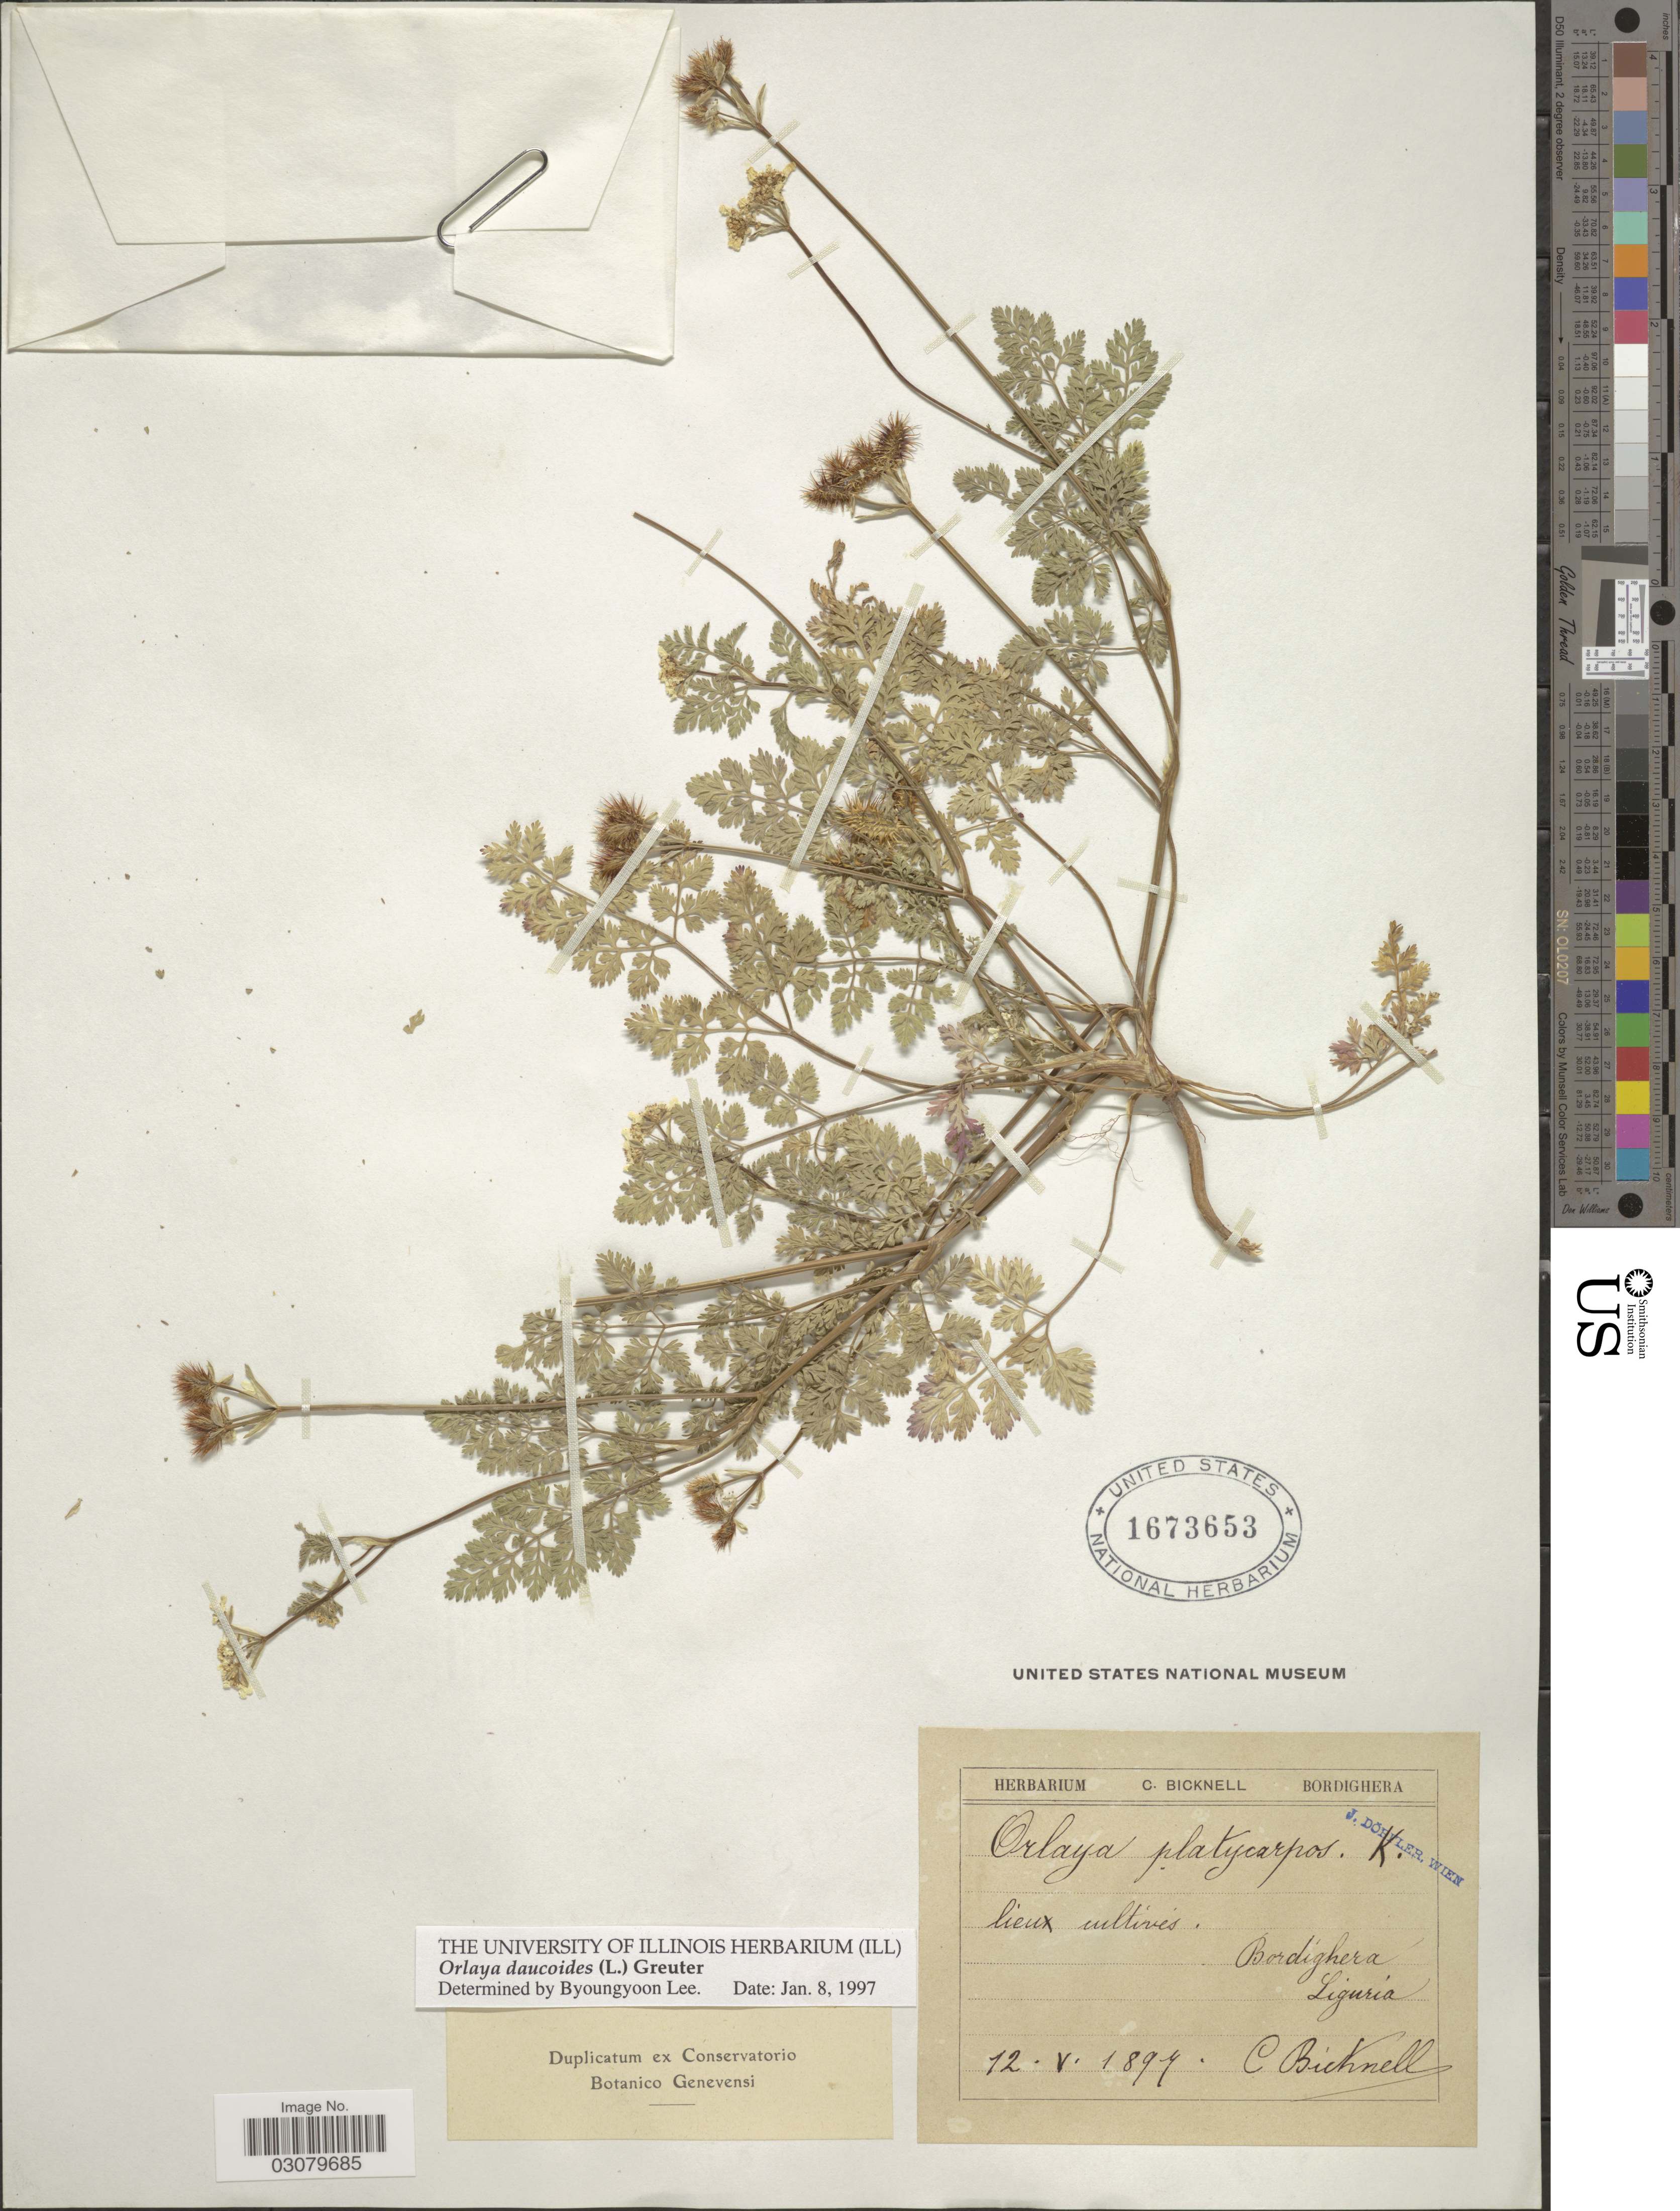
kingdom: Plantae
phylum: Tracheophyta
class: Magnoliopsida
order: Apiales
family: Apiaceae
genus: Orlaya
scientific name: Orlaya platycarpos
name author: W.D.J. Koch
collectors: C. Bicknell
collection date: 1897-05-12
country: Italy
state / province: Liguria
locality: Bordighera.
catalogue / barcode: US 1673653